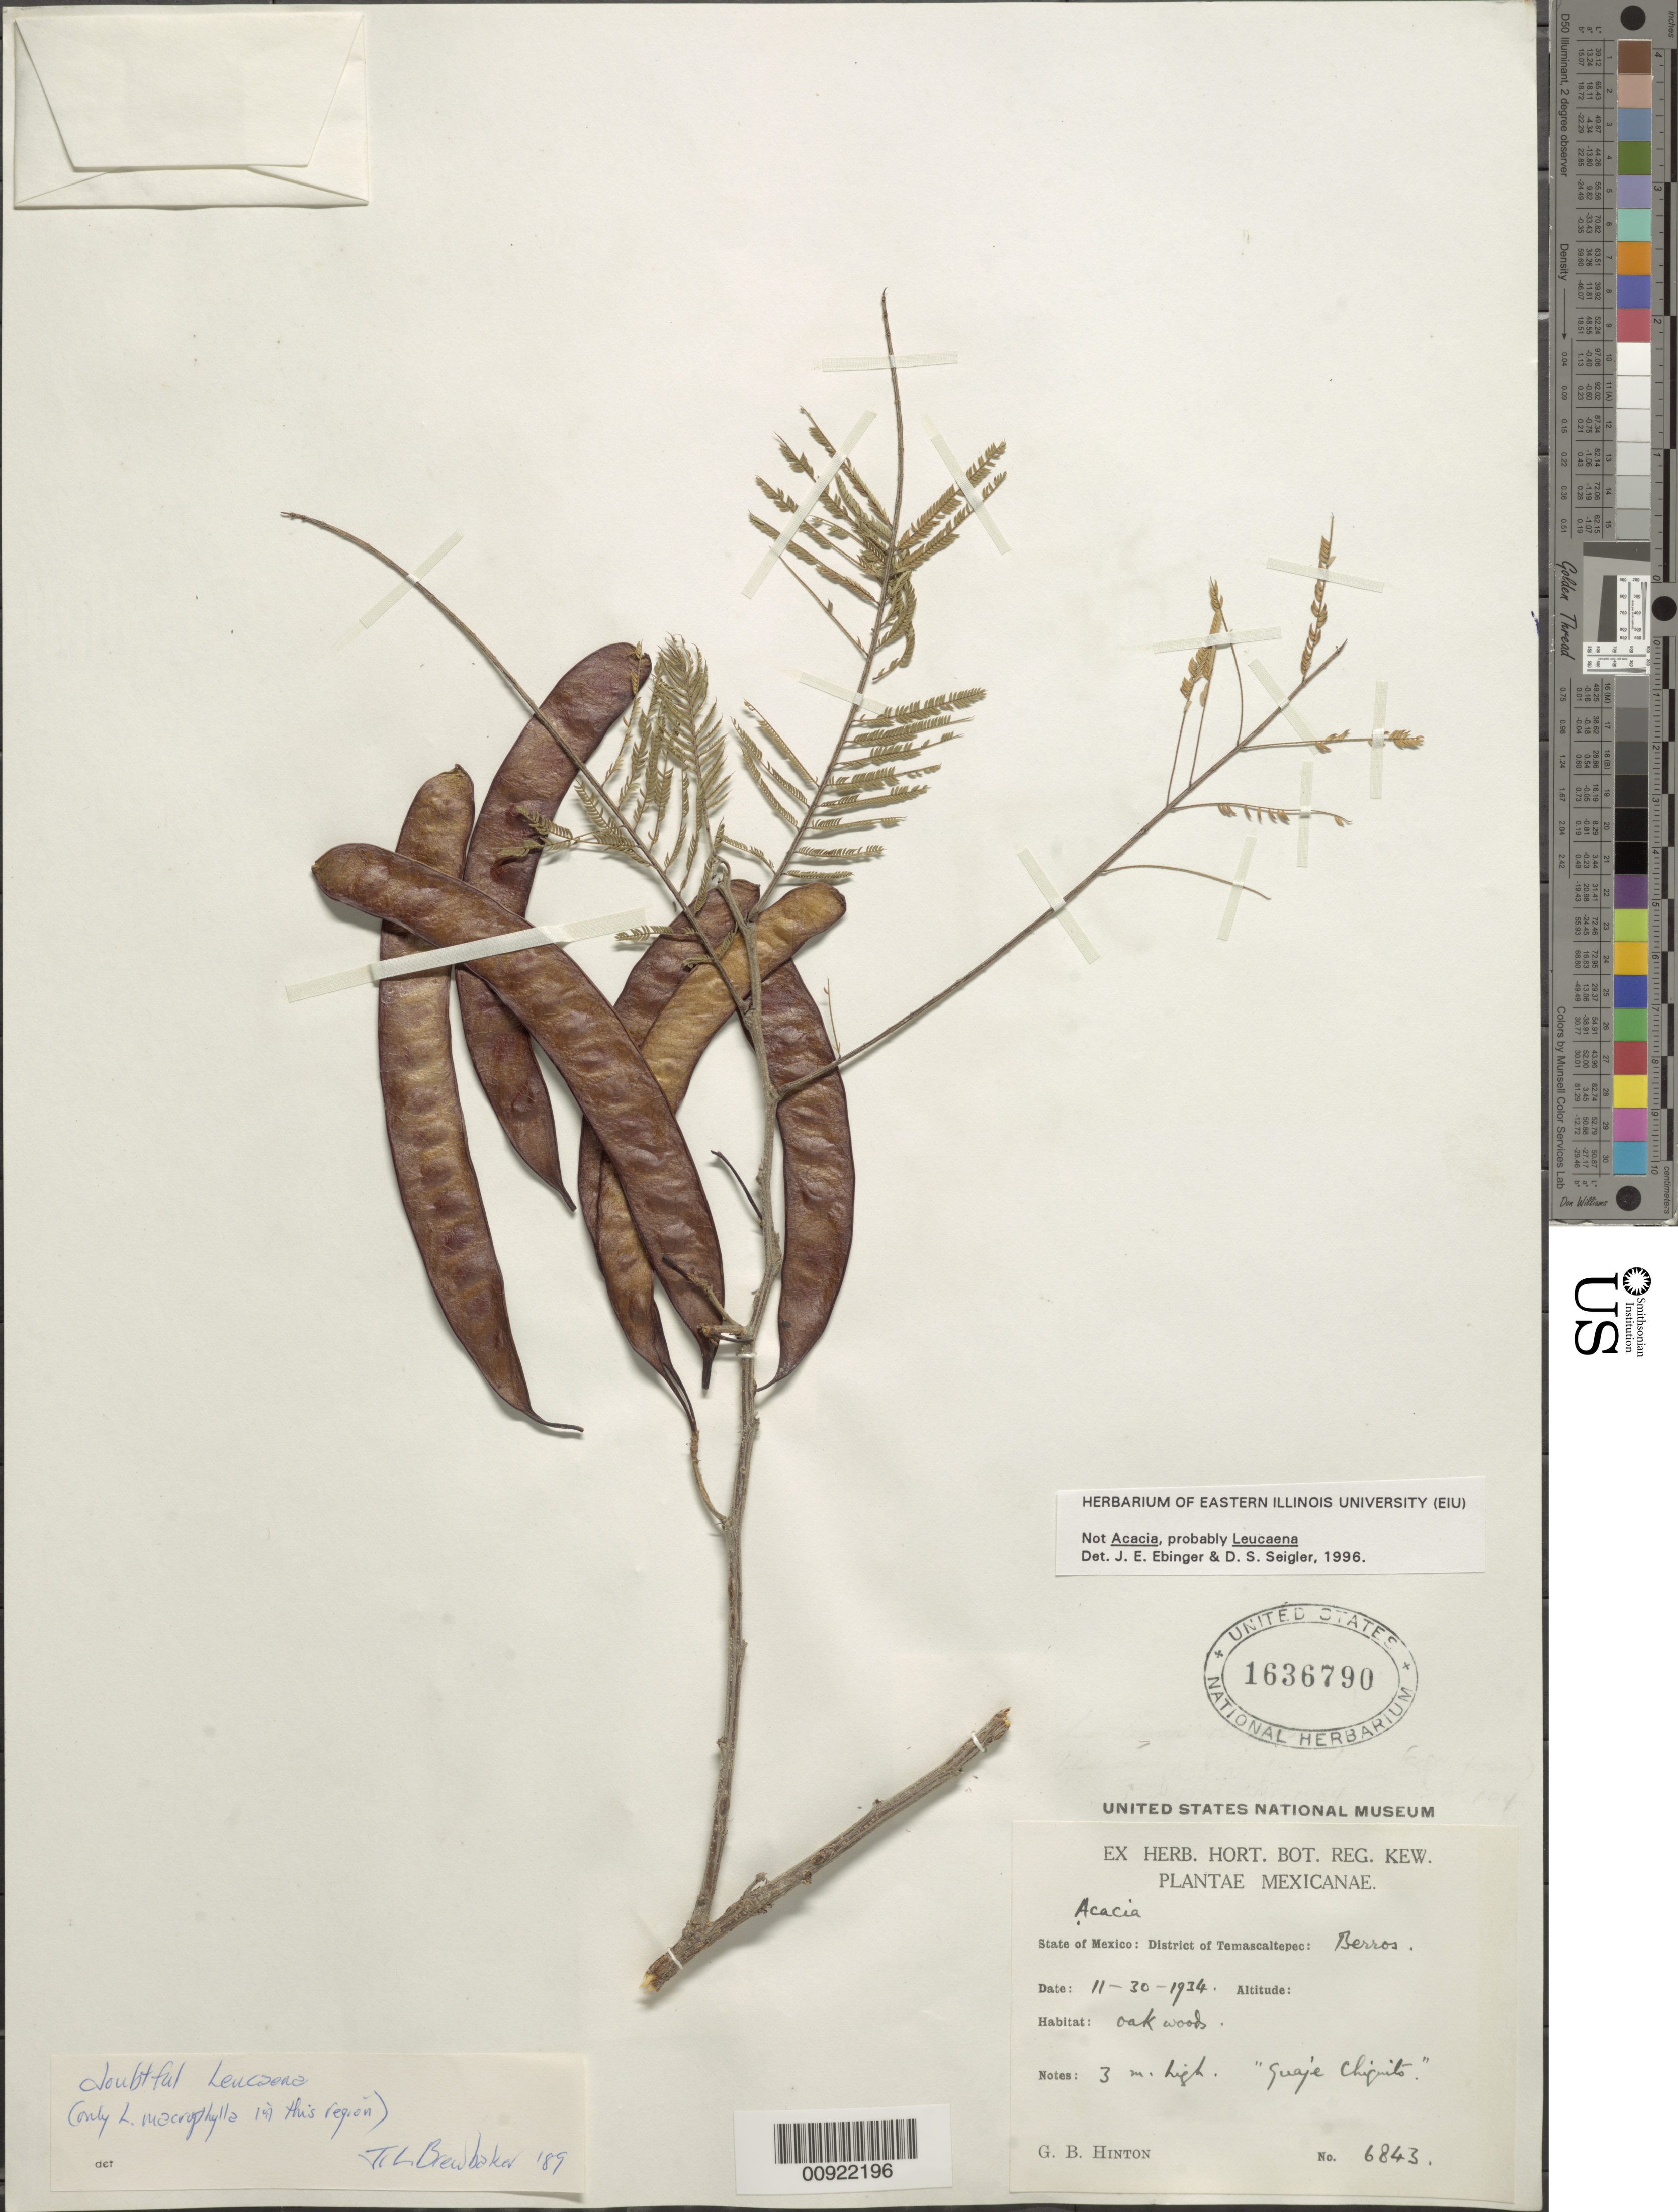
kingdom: Plantae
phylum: Tracheophyta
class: Magnoliopsida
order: Fabales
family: Fabaceae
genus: Leucaena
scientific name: Leucaena sp.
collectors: G. B. Hinton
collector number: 6843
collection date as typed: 30 Nov 1934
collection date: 1934-11-30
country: Mexico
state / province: México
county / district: Temascaltepec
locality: State of Mexico: District of Temascaltepec: Berros.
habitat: Oak woods.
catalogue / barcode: US 1636790